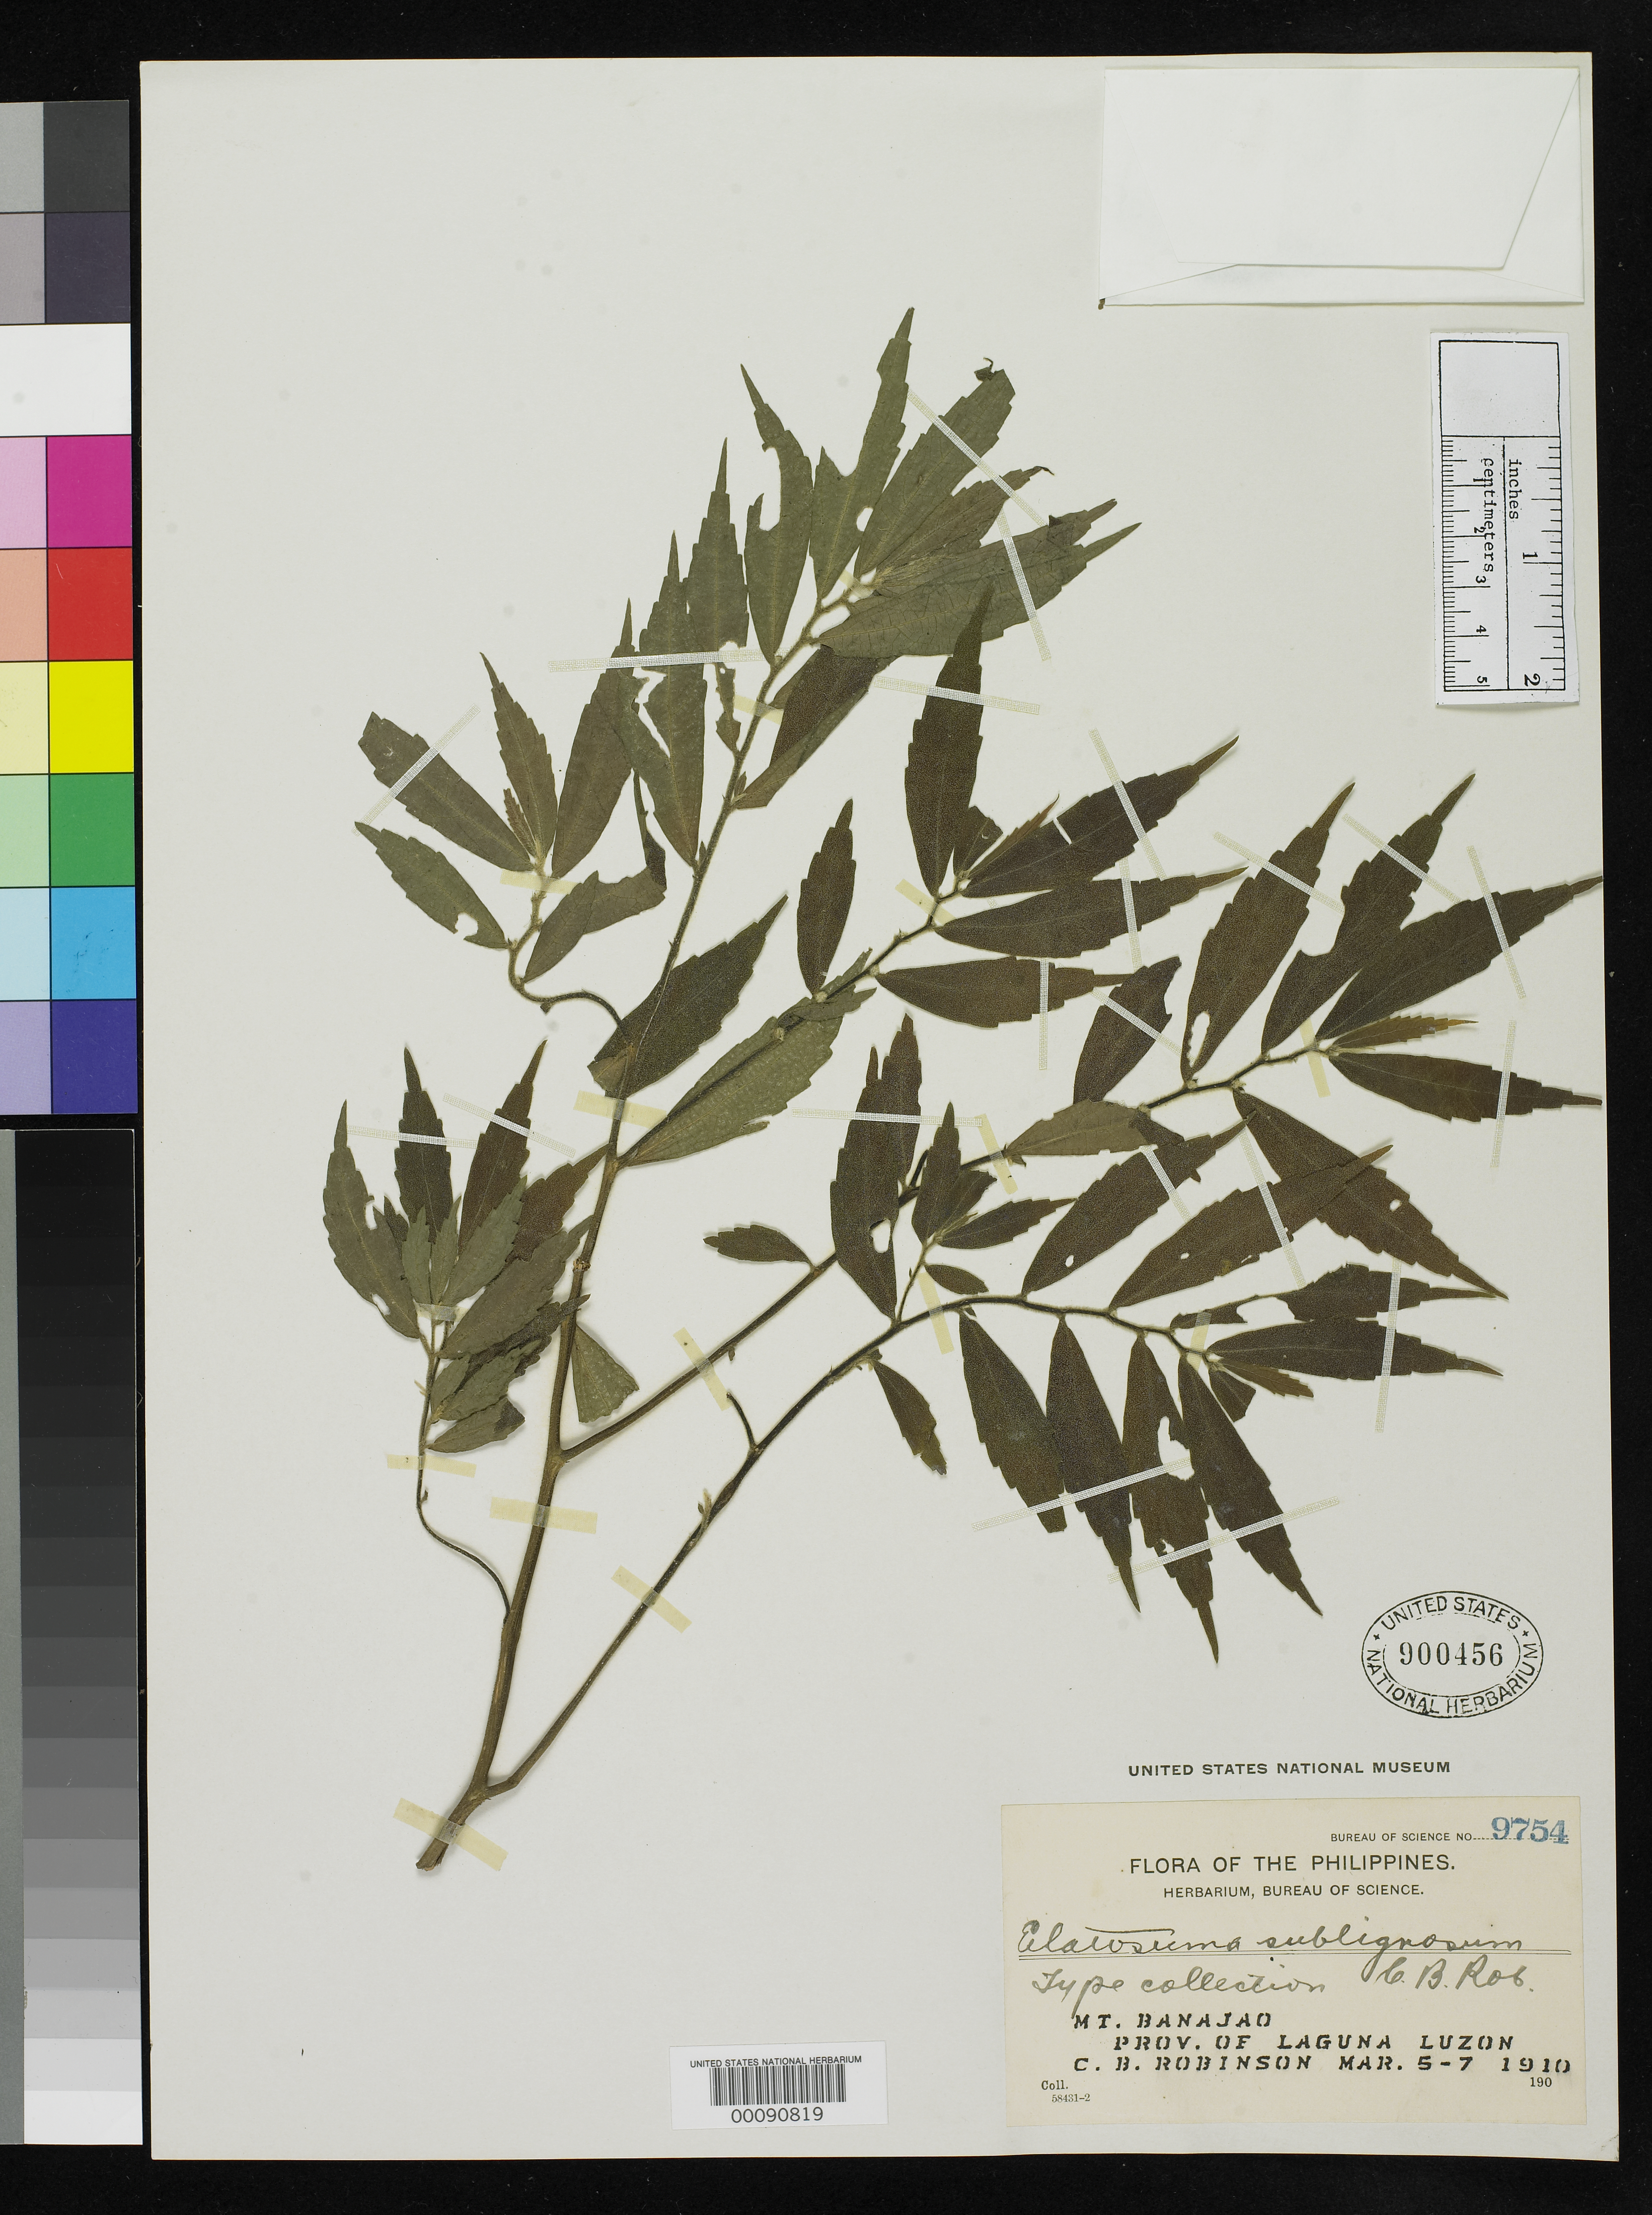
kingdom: Plantae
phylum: Tracheophyta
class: Magnoliopsida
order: Rosales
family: Urticaceae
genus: Elatostema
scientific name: Elatostema sublignosum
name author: C.B. Rob.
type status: Isotype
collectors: C. Robinson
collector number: Bur. Sci. 9754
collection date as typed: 05 Mar 1910 to 07 Mar 1910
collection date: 1910-03-05/1910-03-07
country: Philippines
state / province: Calabarzon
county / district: Laguna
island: Luzon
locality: Mt. Banajao.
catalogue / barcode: US 900456